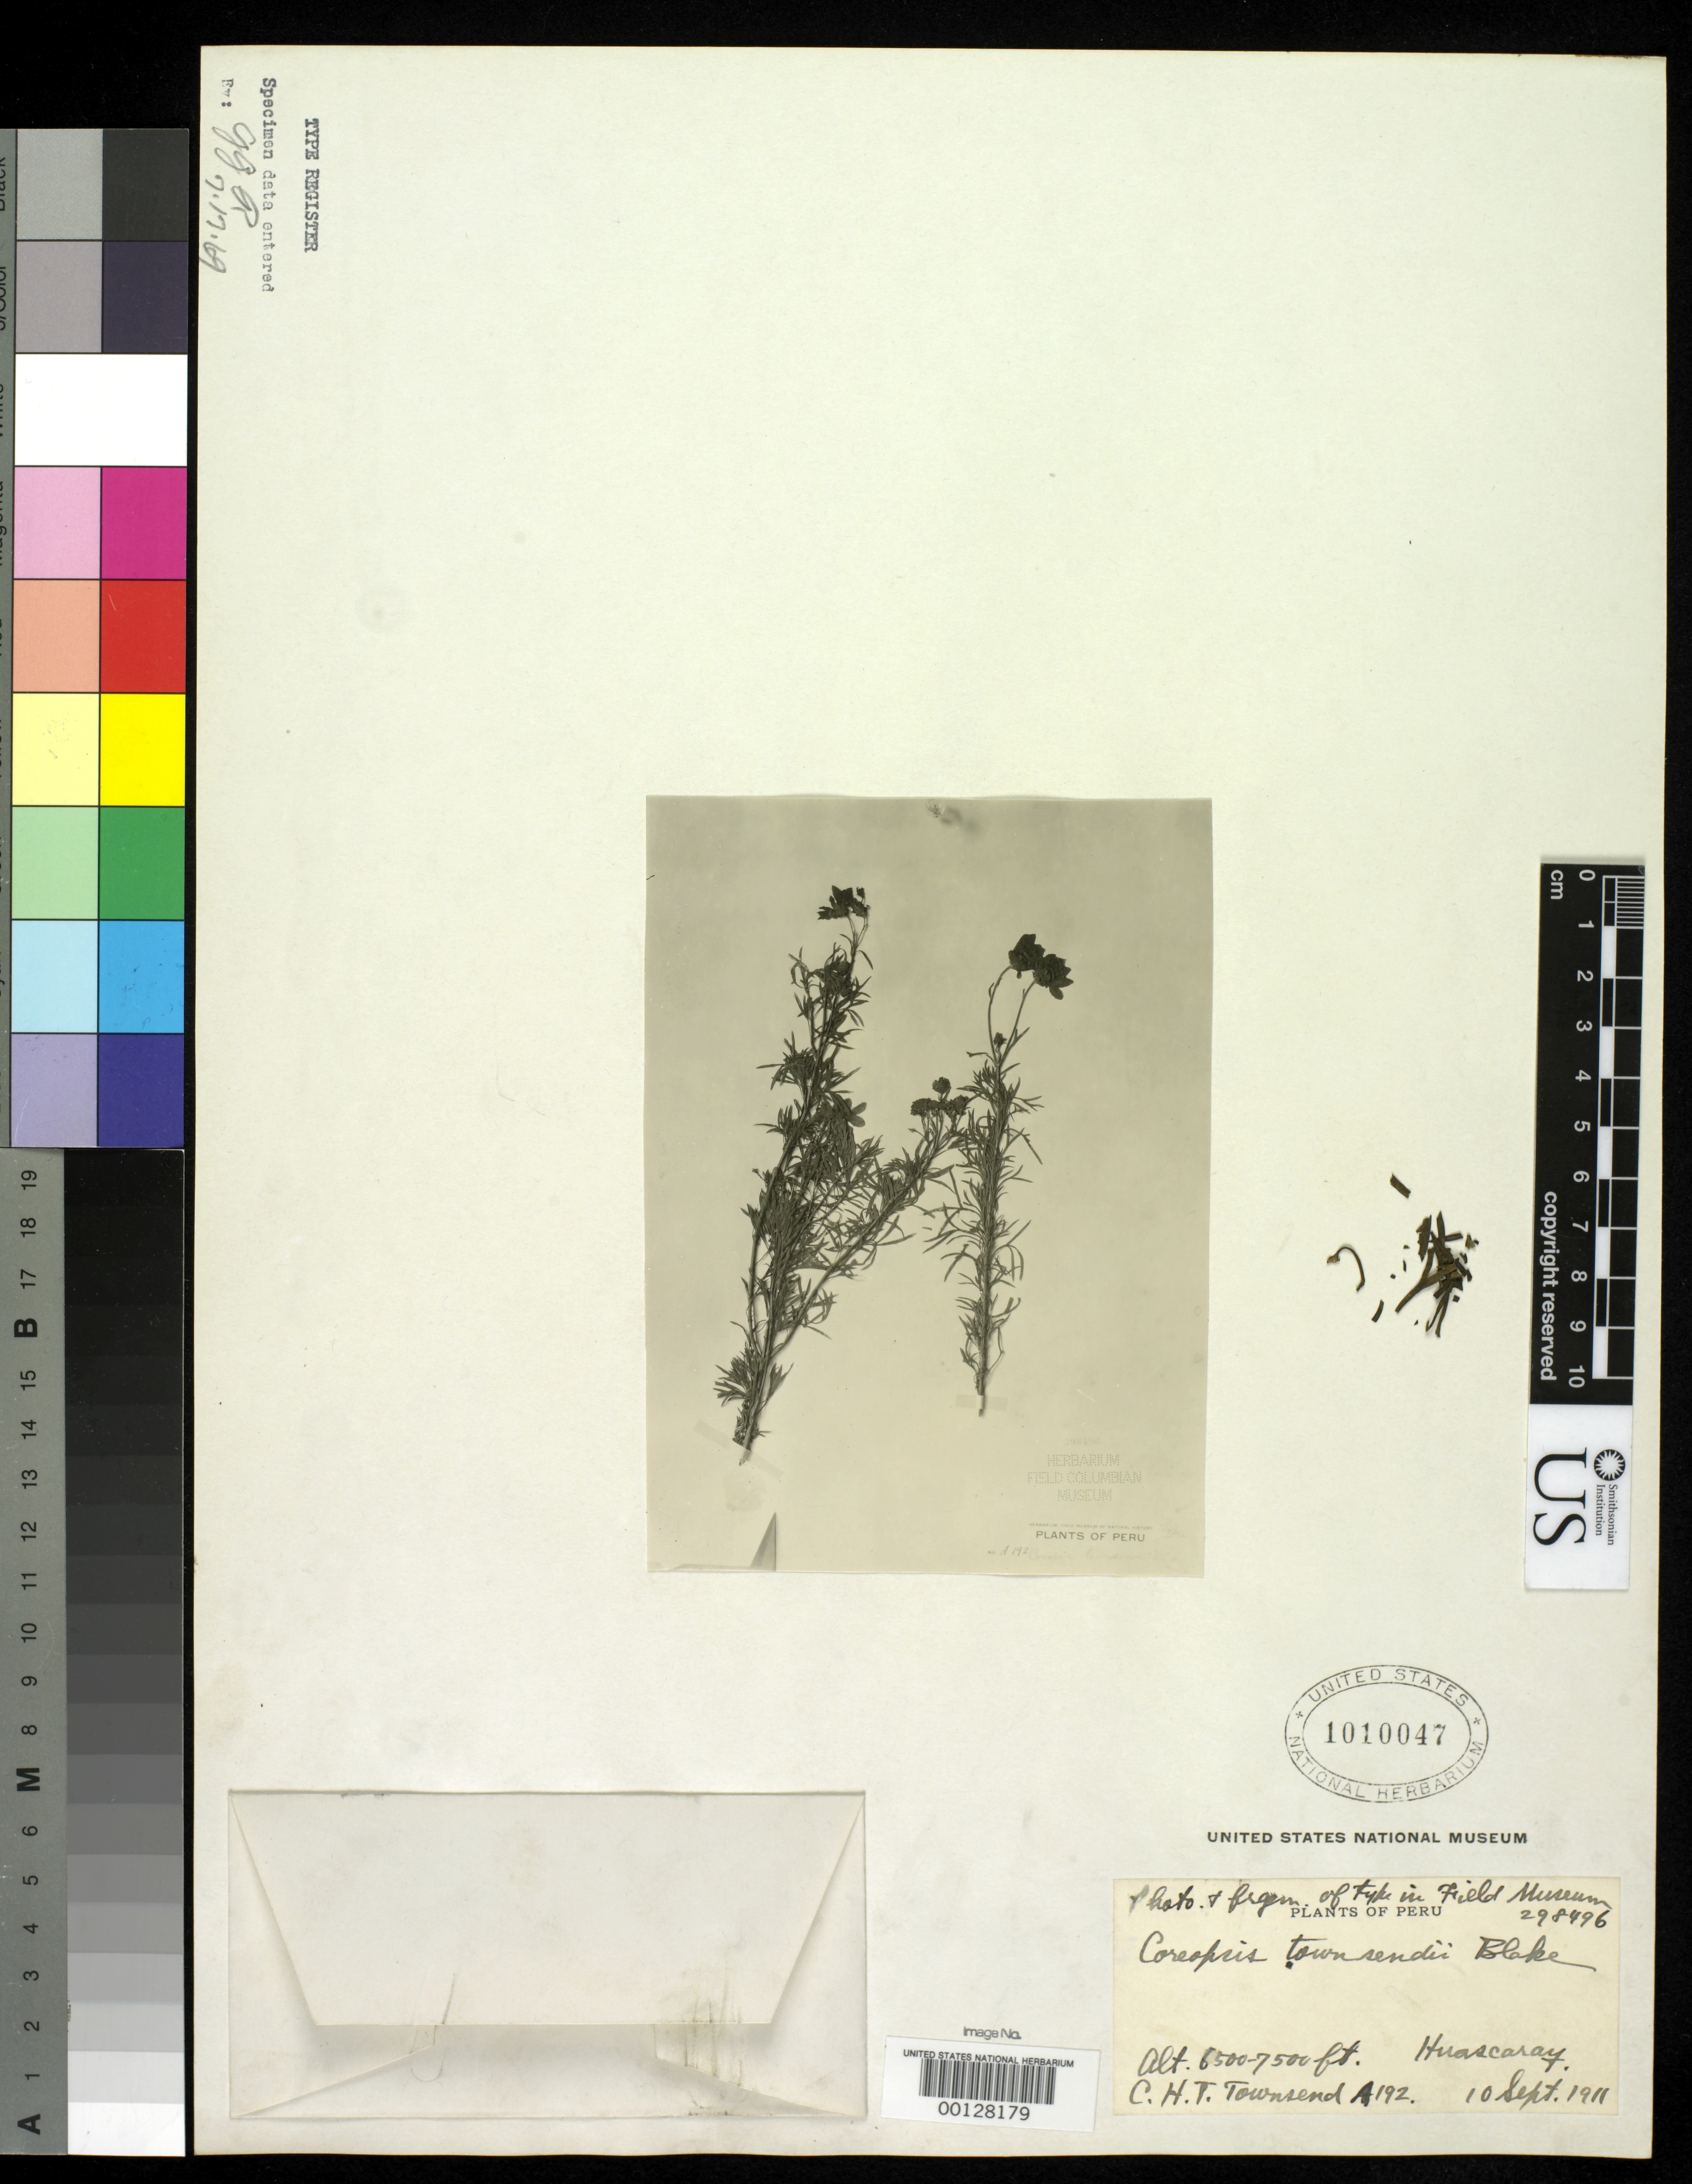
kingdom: Plantae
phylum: Tracheophyta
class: Magnoliopsida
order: Asterales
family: Asteraceae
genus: Coreopsis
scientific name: Coreopsis townsendii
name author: S.F. Blake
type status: Type Fragment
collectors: C. H. T. Townsend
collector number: A 192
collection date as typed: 10 Sep 1911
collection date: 1911-09-10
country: Peru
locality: Huascaray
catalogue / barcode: US 1010047